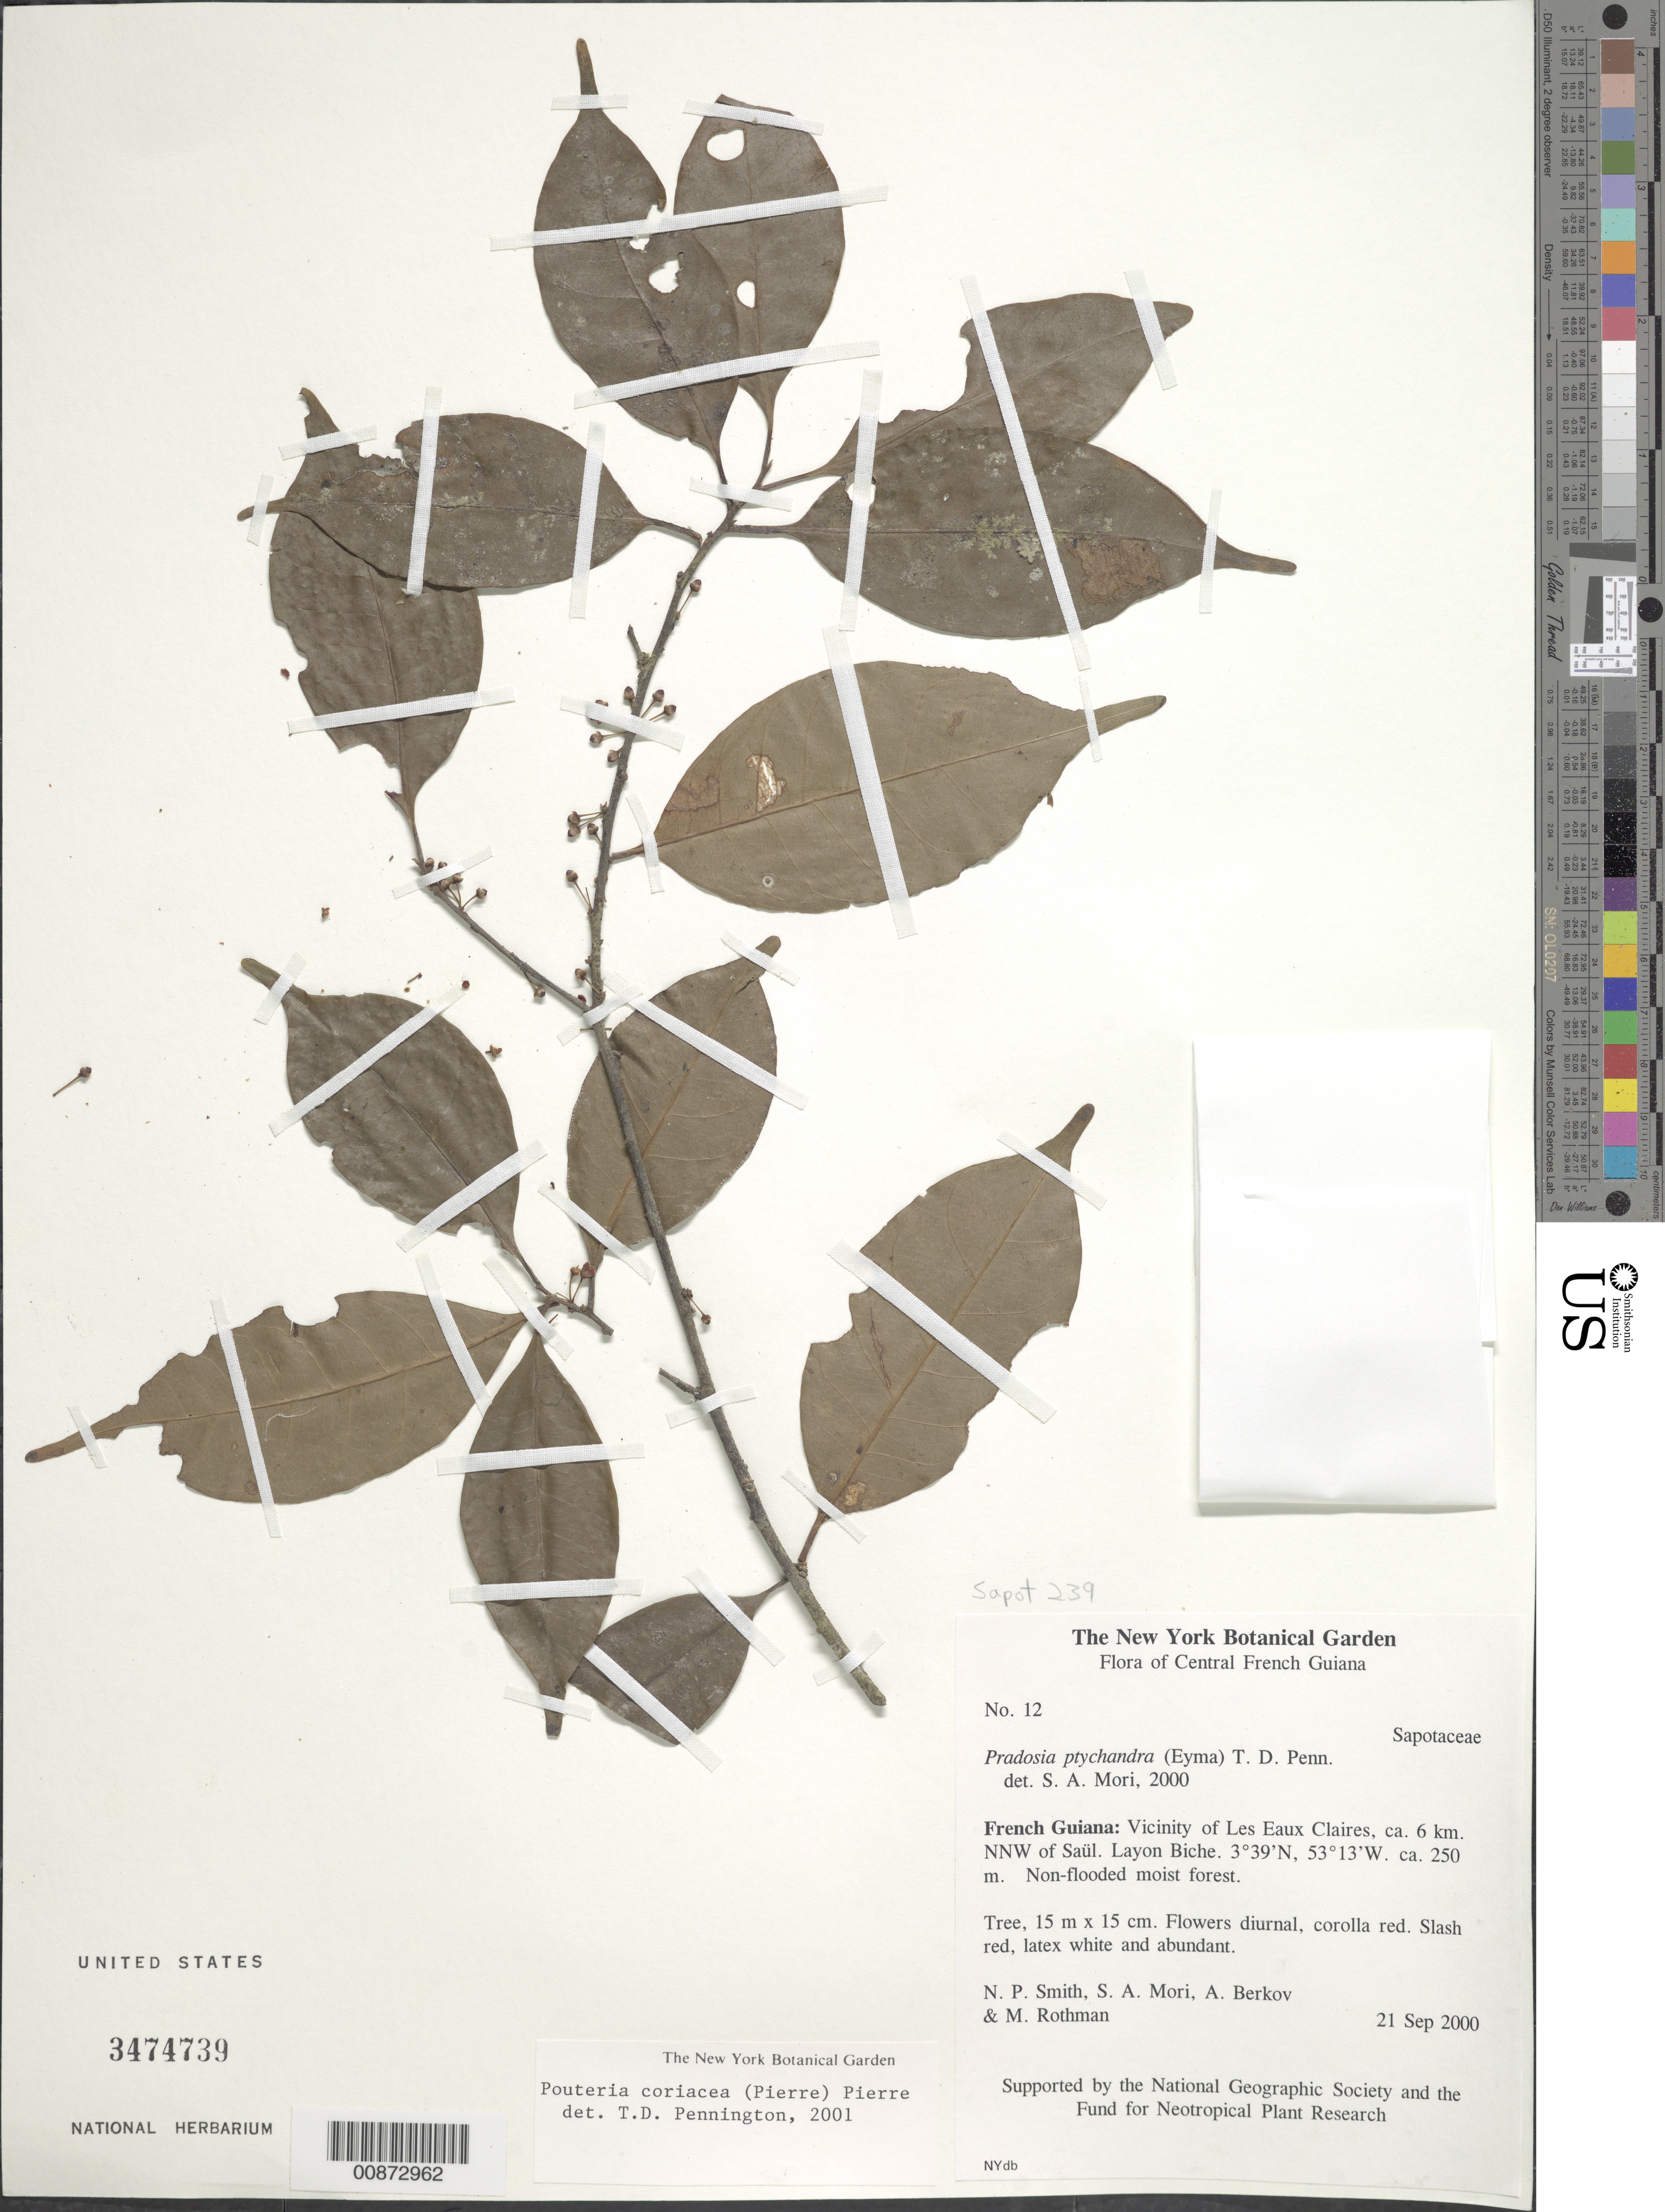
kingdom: Plantae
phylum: Tracheophyta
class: Magnoliopsida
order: Ericales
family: Sapotaceae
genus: Pouteria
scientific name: Pouteria coriacea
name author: (Pierre) Pierre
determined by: Pennington, T. D., (K)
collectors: N. Smith, S. Mori, A. Berkov & M. Rothman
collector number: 12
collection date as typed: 21-Sep-00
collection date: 2000-09-21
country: French Guiana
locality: Eaux Claires vicinity, ca. 6 km NNW of Saül, Layon Biche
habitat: Non-flooded moist forest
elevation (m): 250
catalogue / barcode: US 3474739